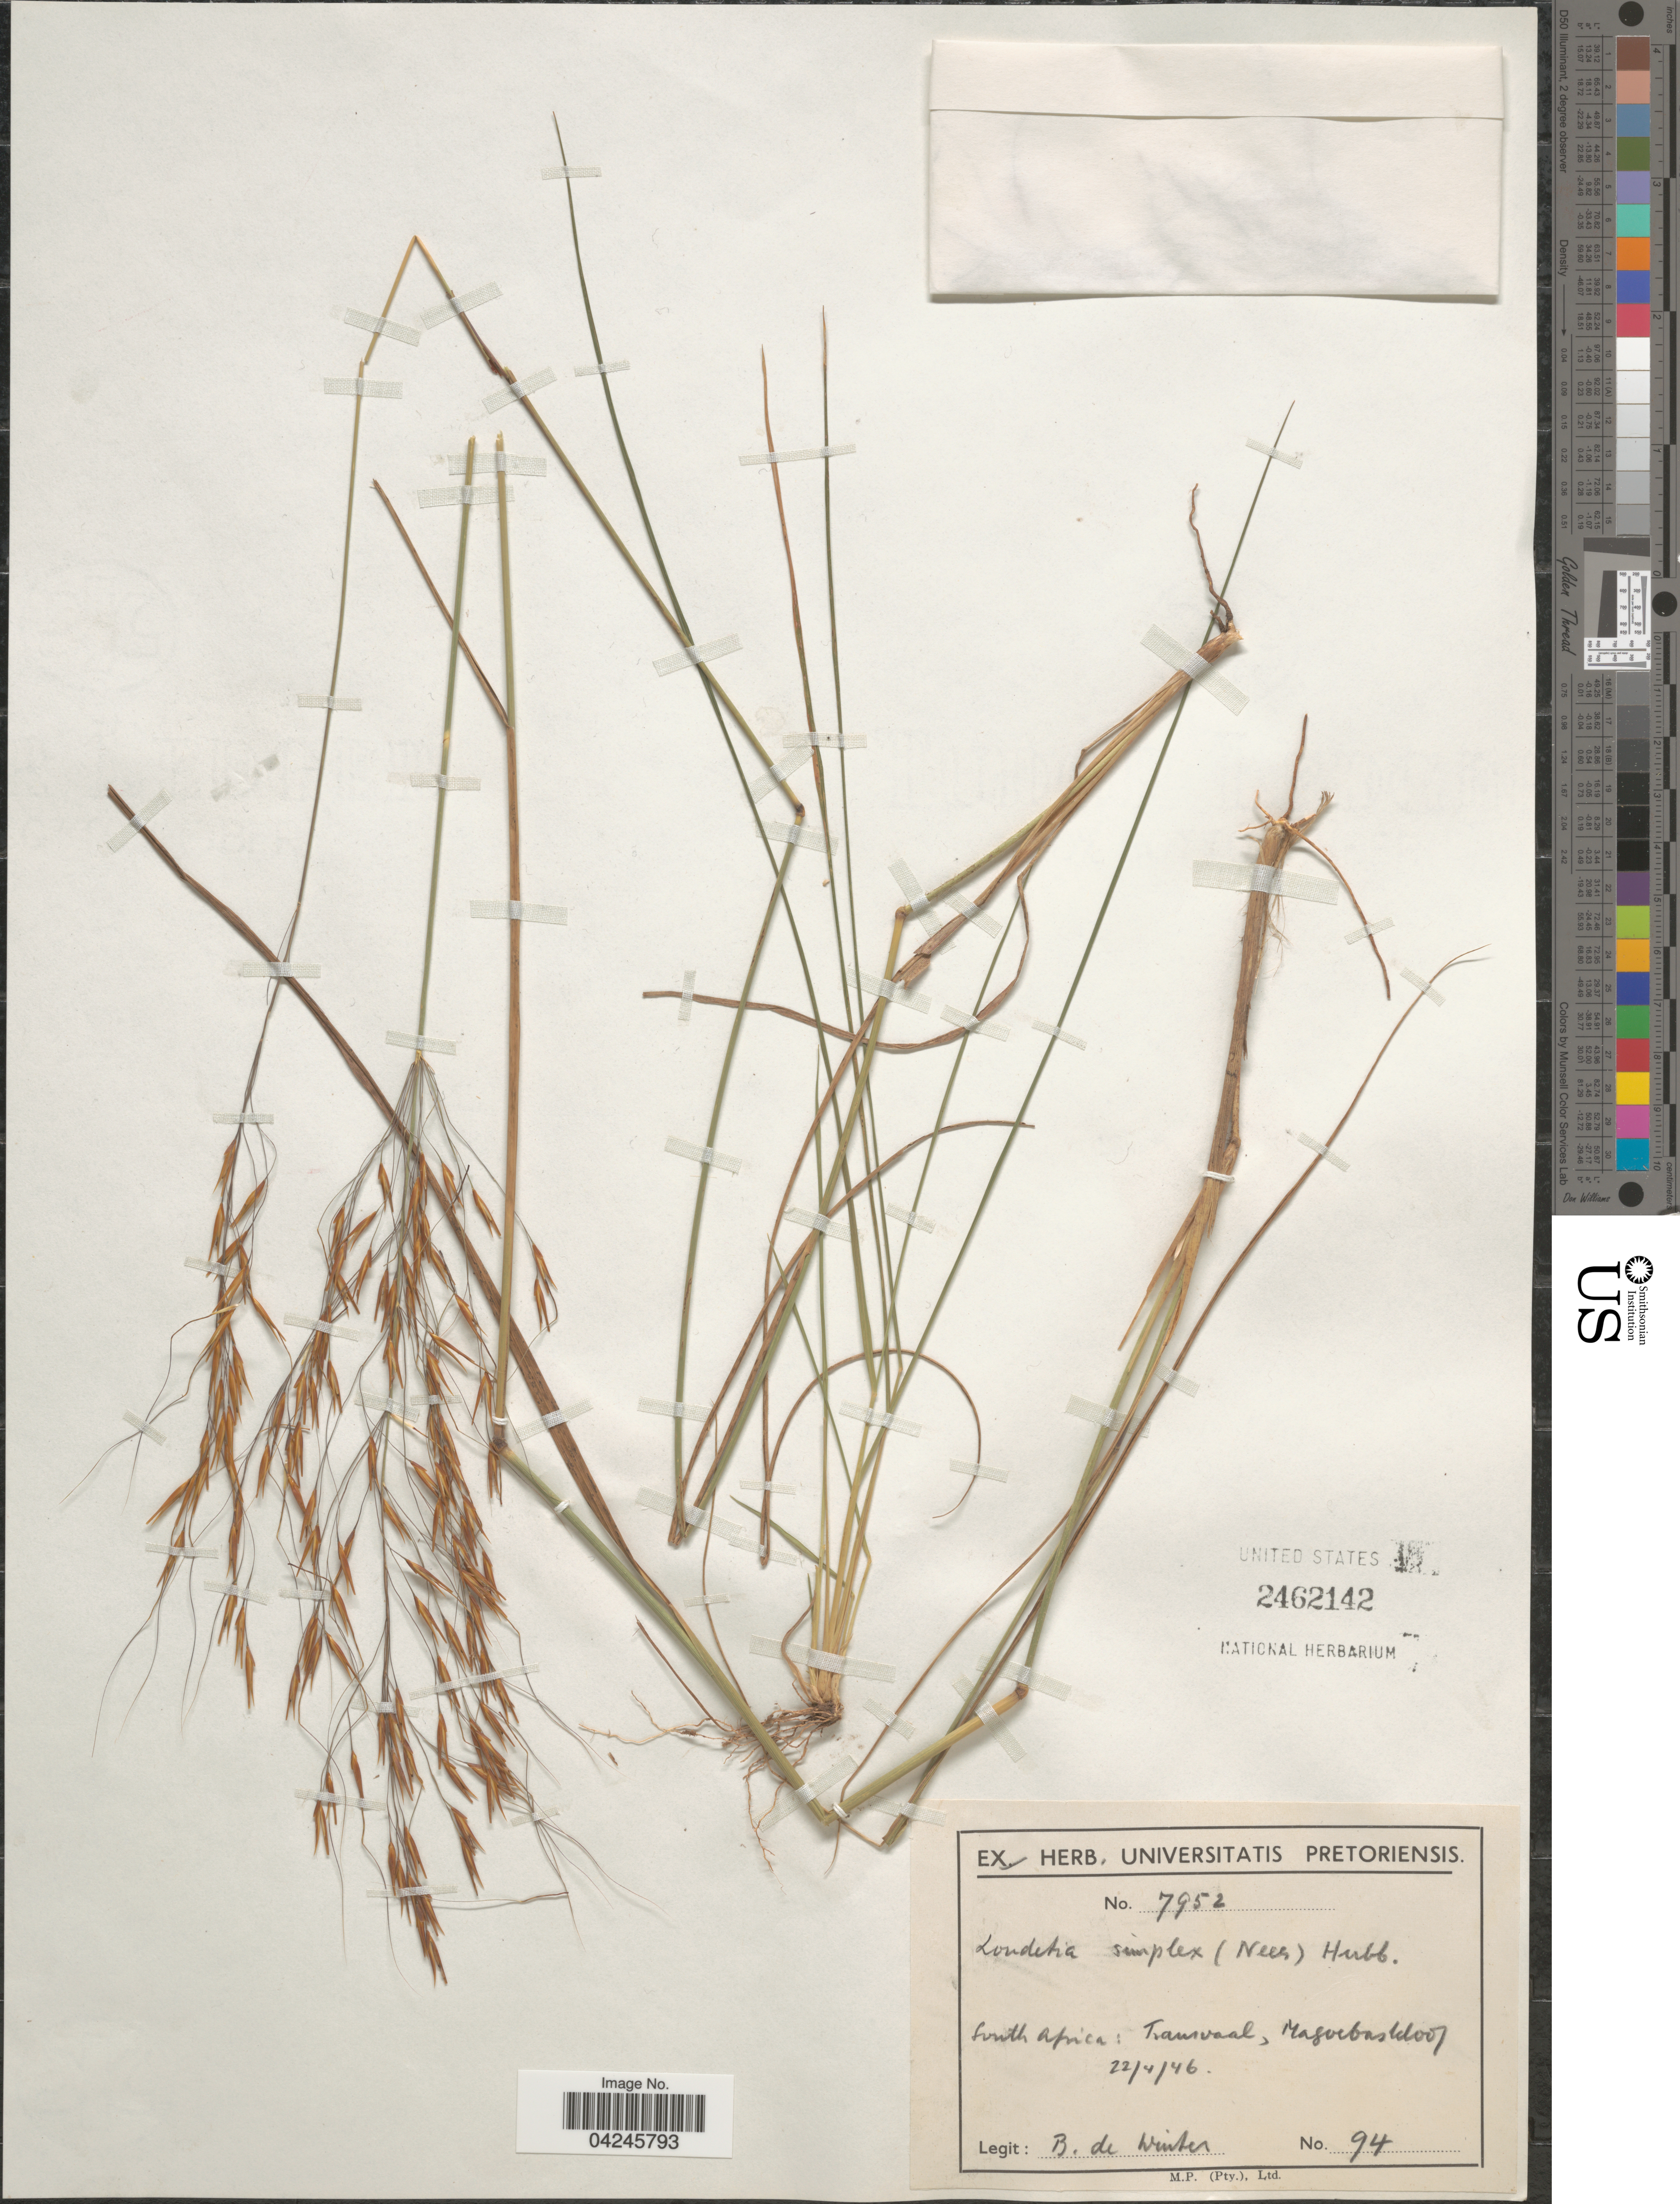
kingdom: Plantae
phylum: Tracheophyta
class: Liliopsida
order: Poales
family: Poaceae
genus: Loudetia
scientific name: Loudetia simplex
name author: (Nees) C.E. Hubb.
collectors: B. de Winter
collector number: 94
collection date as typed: Transcribed d/m/y: 22/4/46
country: South Africa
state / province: Limpopo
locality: Transvaal, Magoebaskloof.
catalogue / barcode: US 2462142